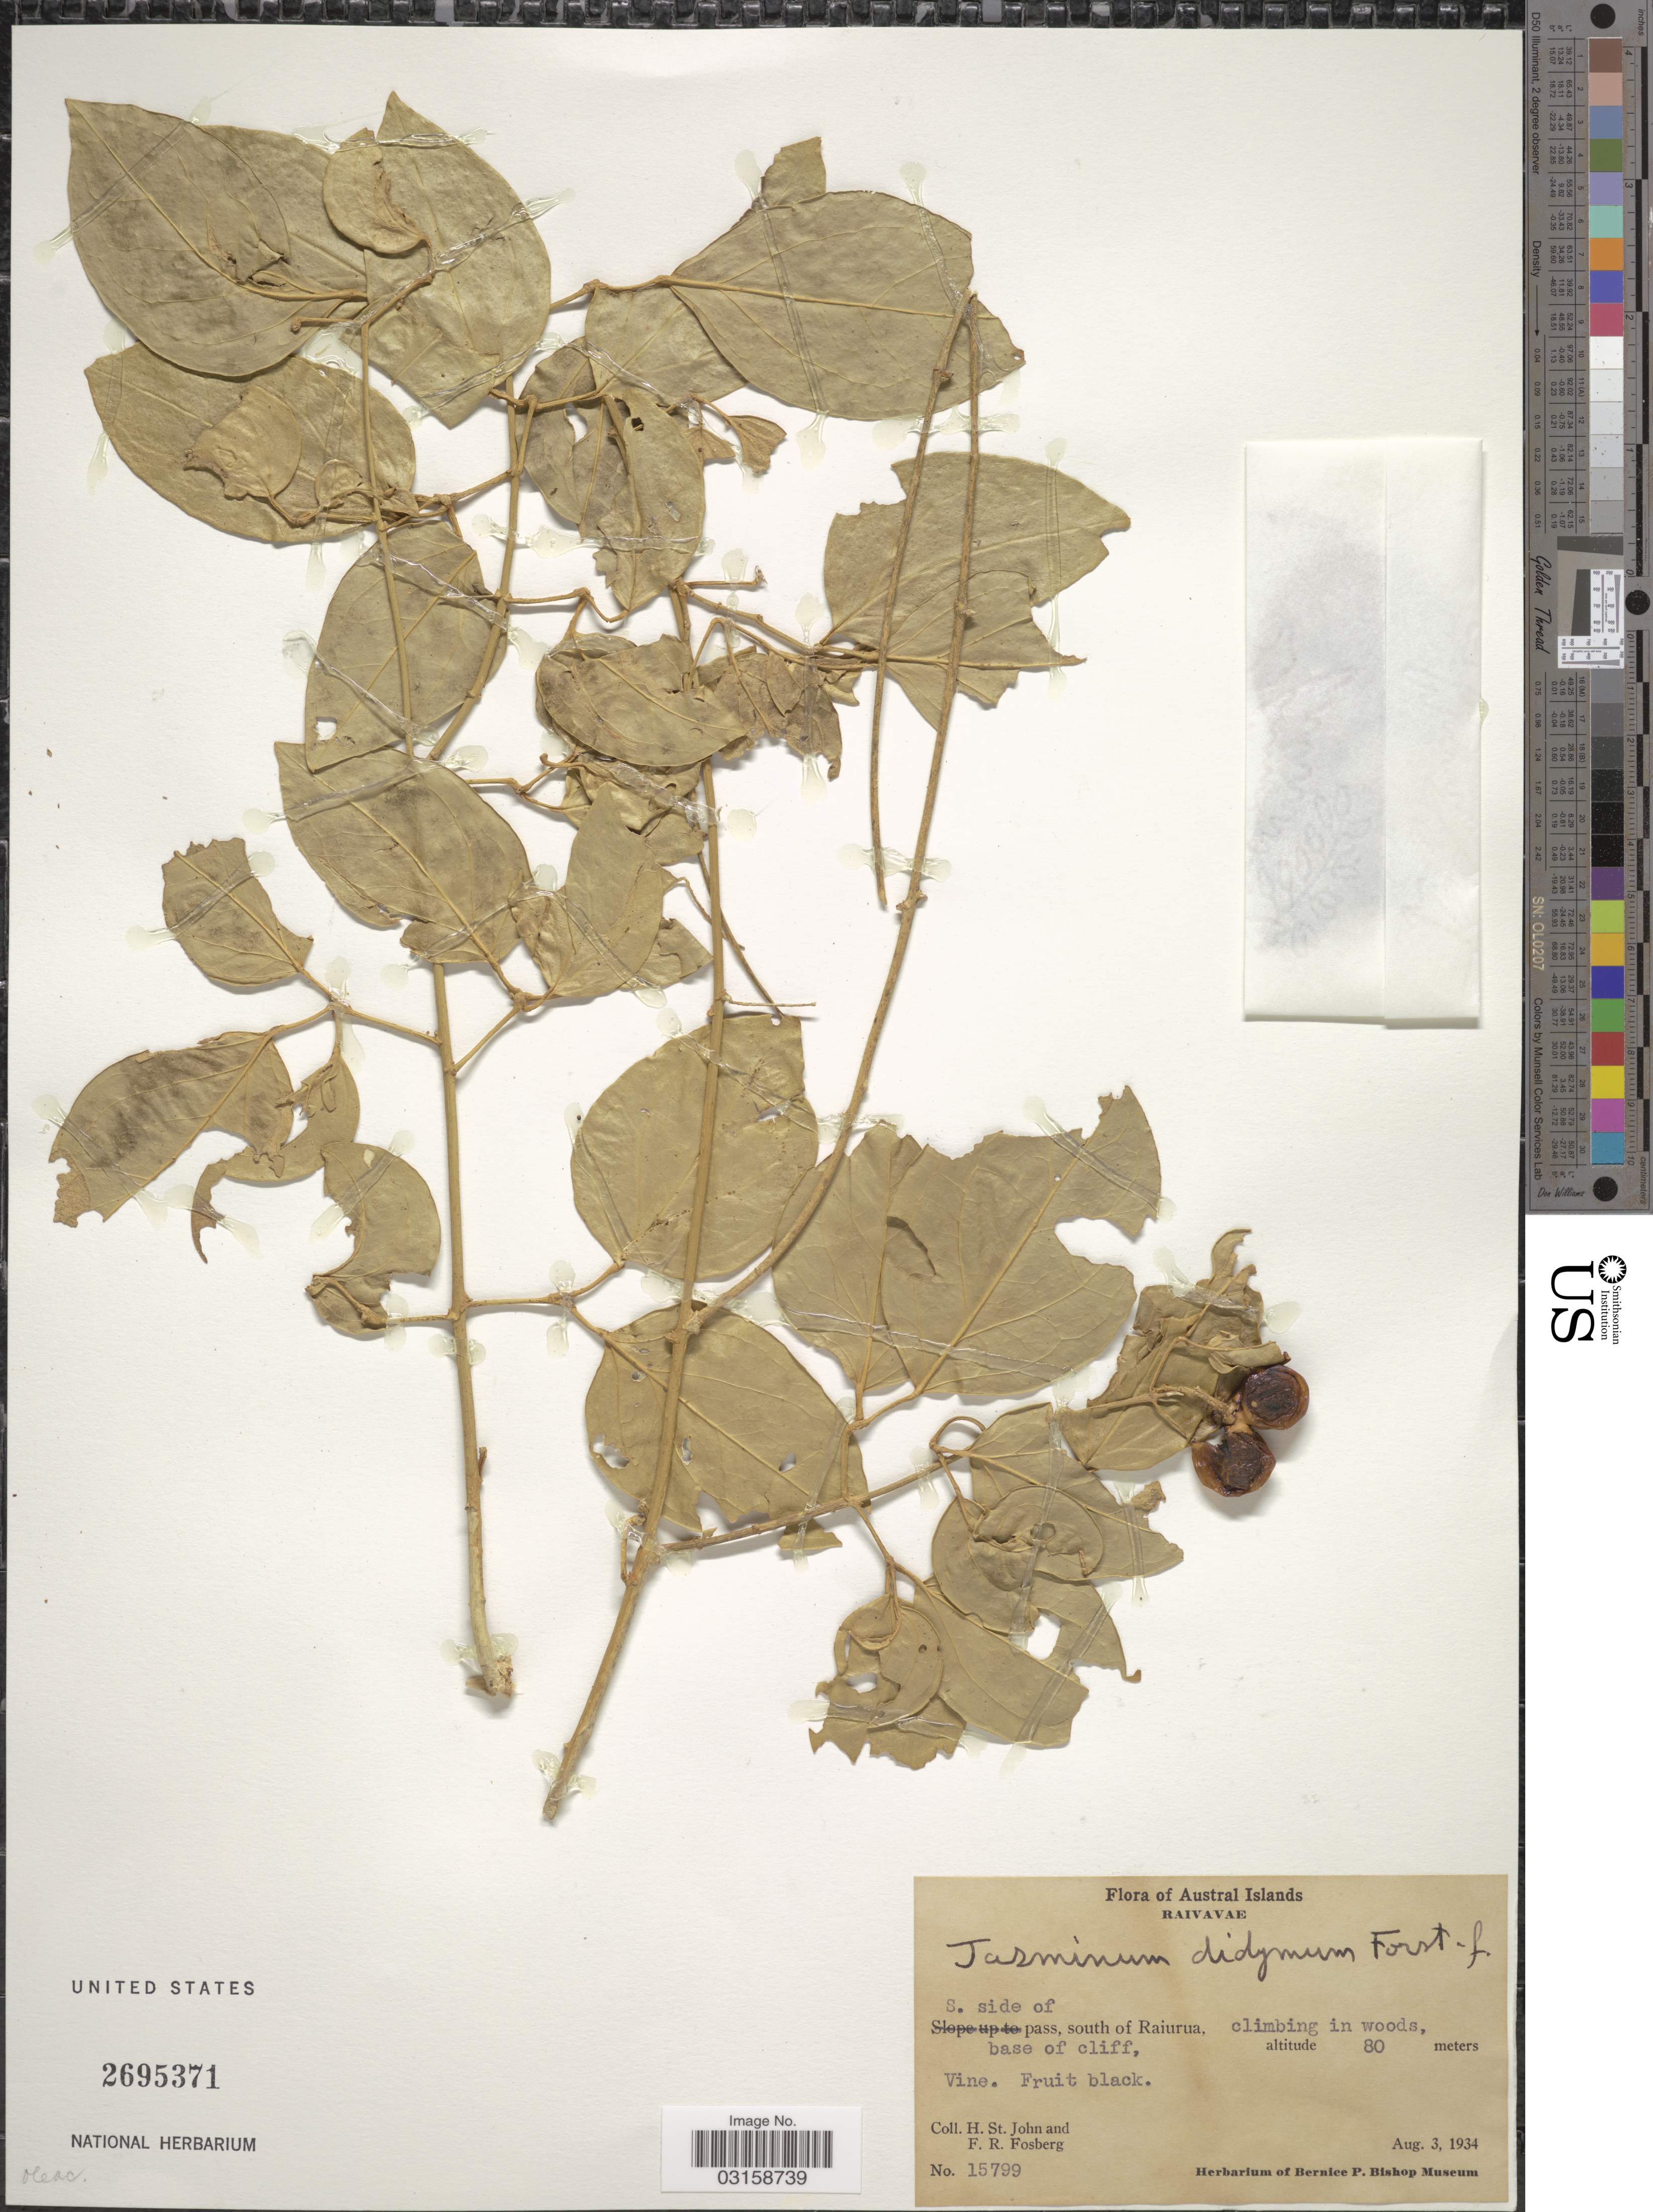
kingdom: Plantae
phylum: Tracheophyta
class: Magnoliopsida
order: Lamiales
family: Oleaceae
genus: Jasminum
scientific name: Jasminum didymum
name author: G. Forst.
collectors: H. St. John & F. R. Fosberg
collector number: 15799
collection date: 1934-08-03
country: French Polynesia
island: Raivavae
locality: Austral Islands. Raivavae. S. side of pass, south of Raiurua.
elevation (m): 80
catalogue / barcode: US 2695371